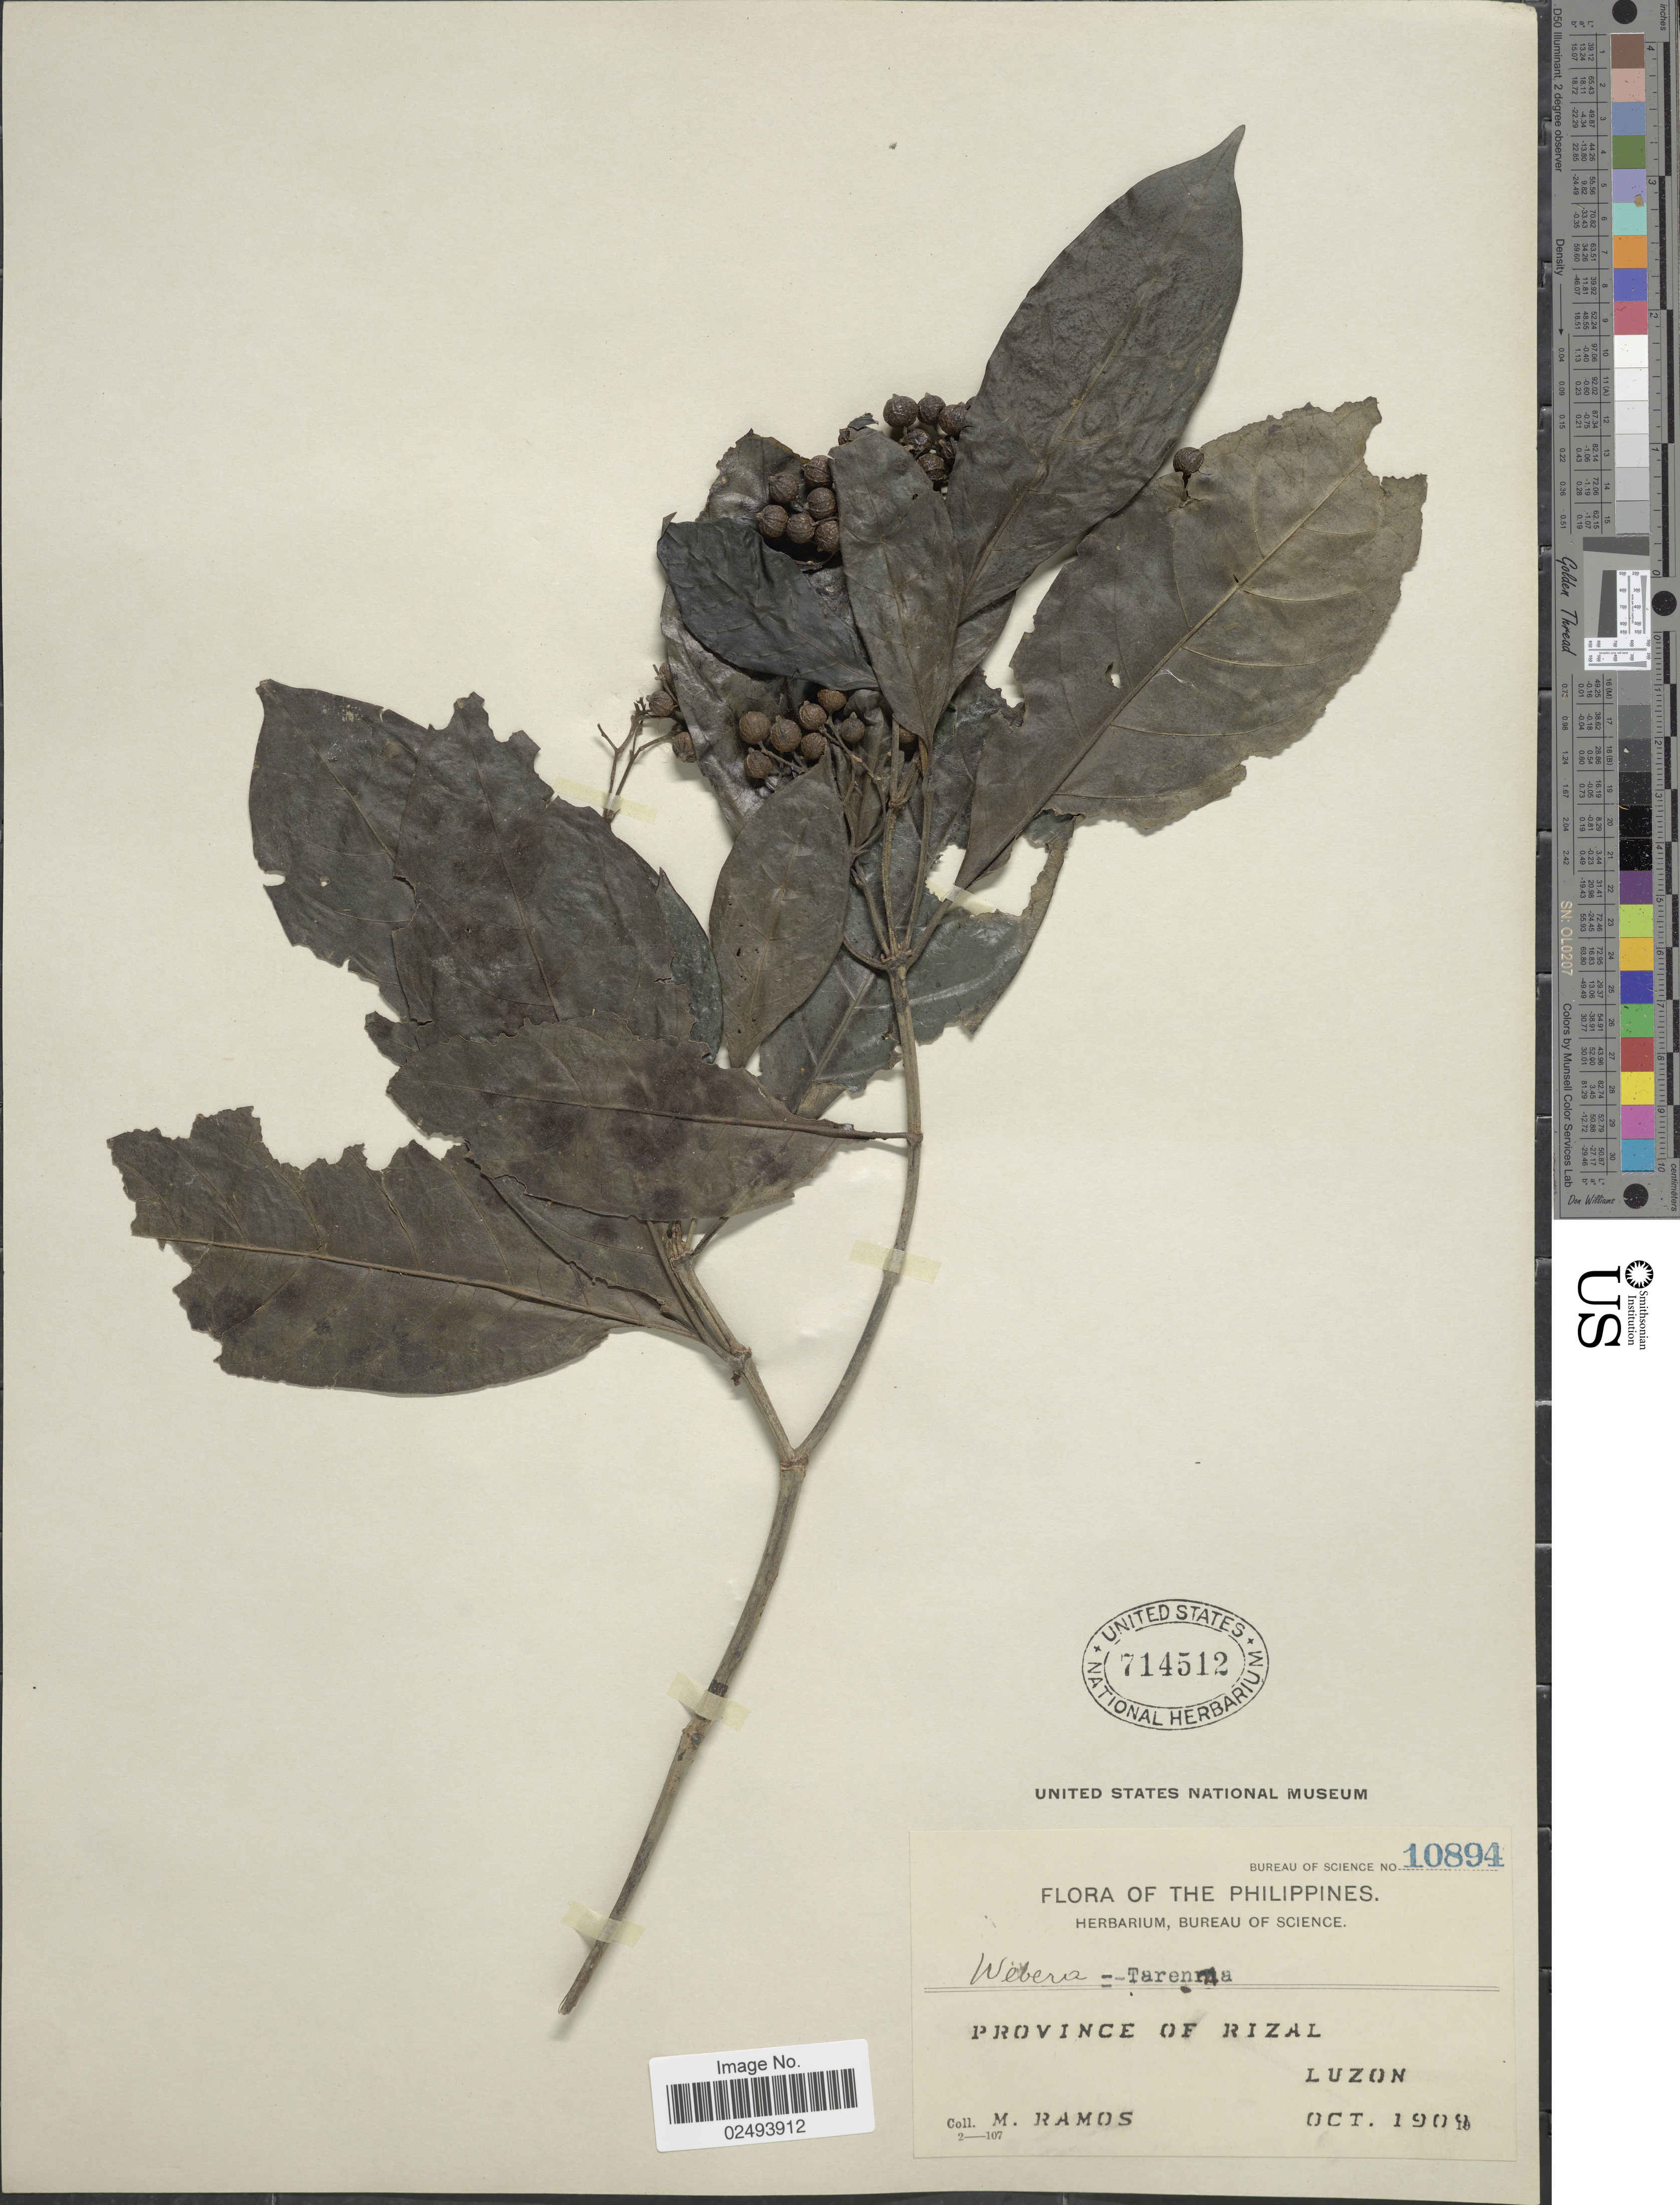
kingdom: Plantae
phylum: Tracheophyta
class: Magnoliopsida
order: Gentianales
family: Rubiaceae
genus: Tarenna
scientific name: Tarenna sp.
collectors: M. Balderamos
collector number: Bureau of Science 10894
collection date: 1908-10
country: Philippines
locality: Province of Rizal, Luzon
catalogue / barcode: US 714512